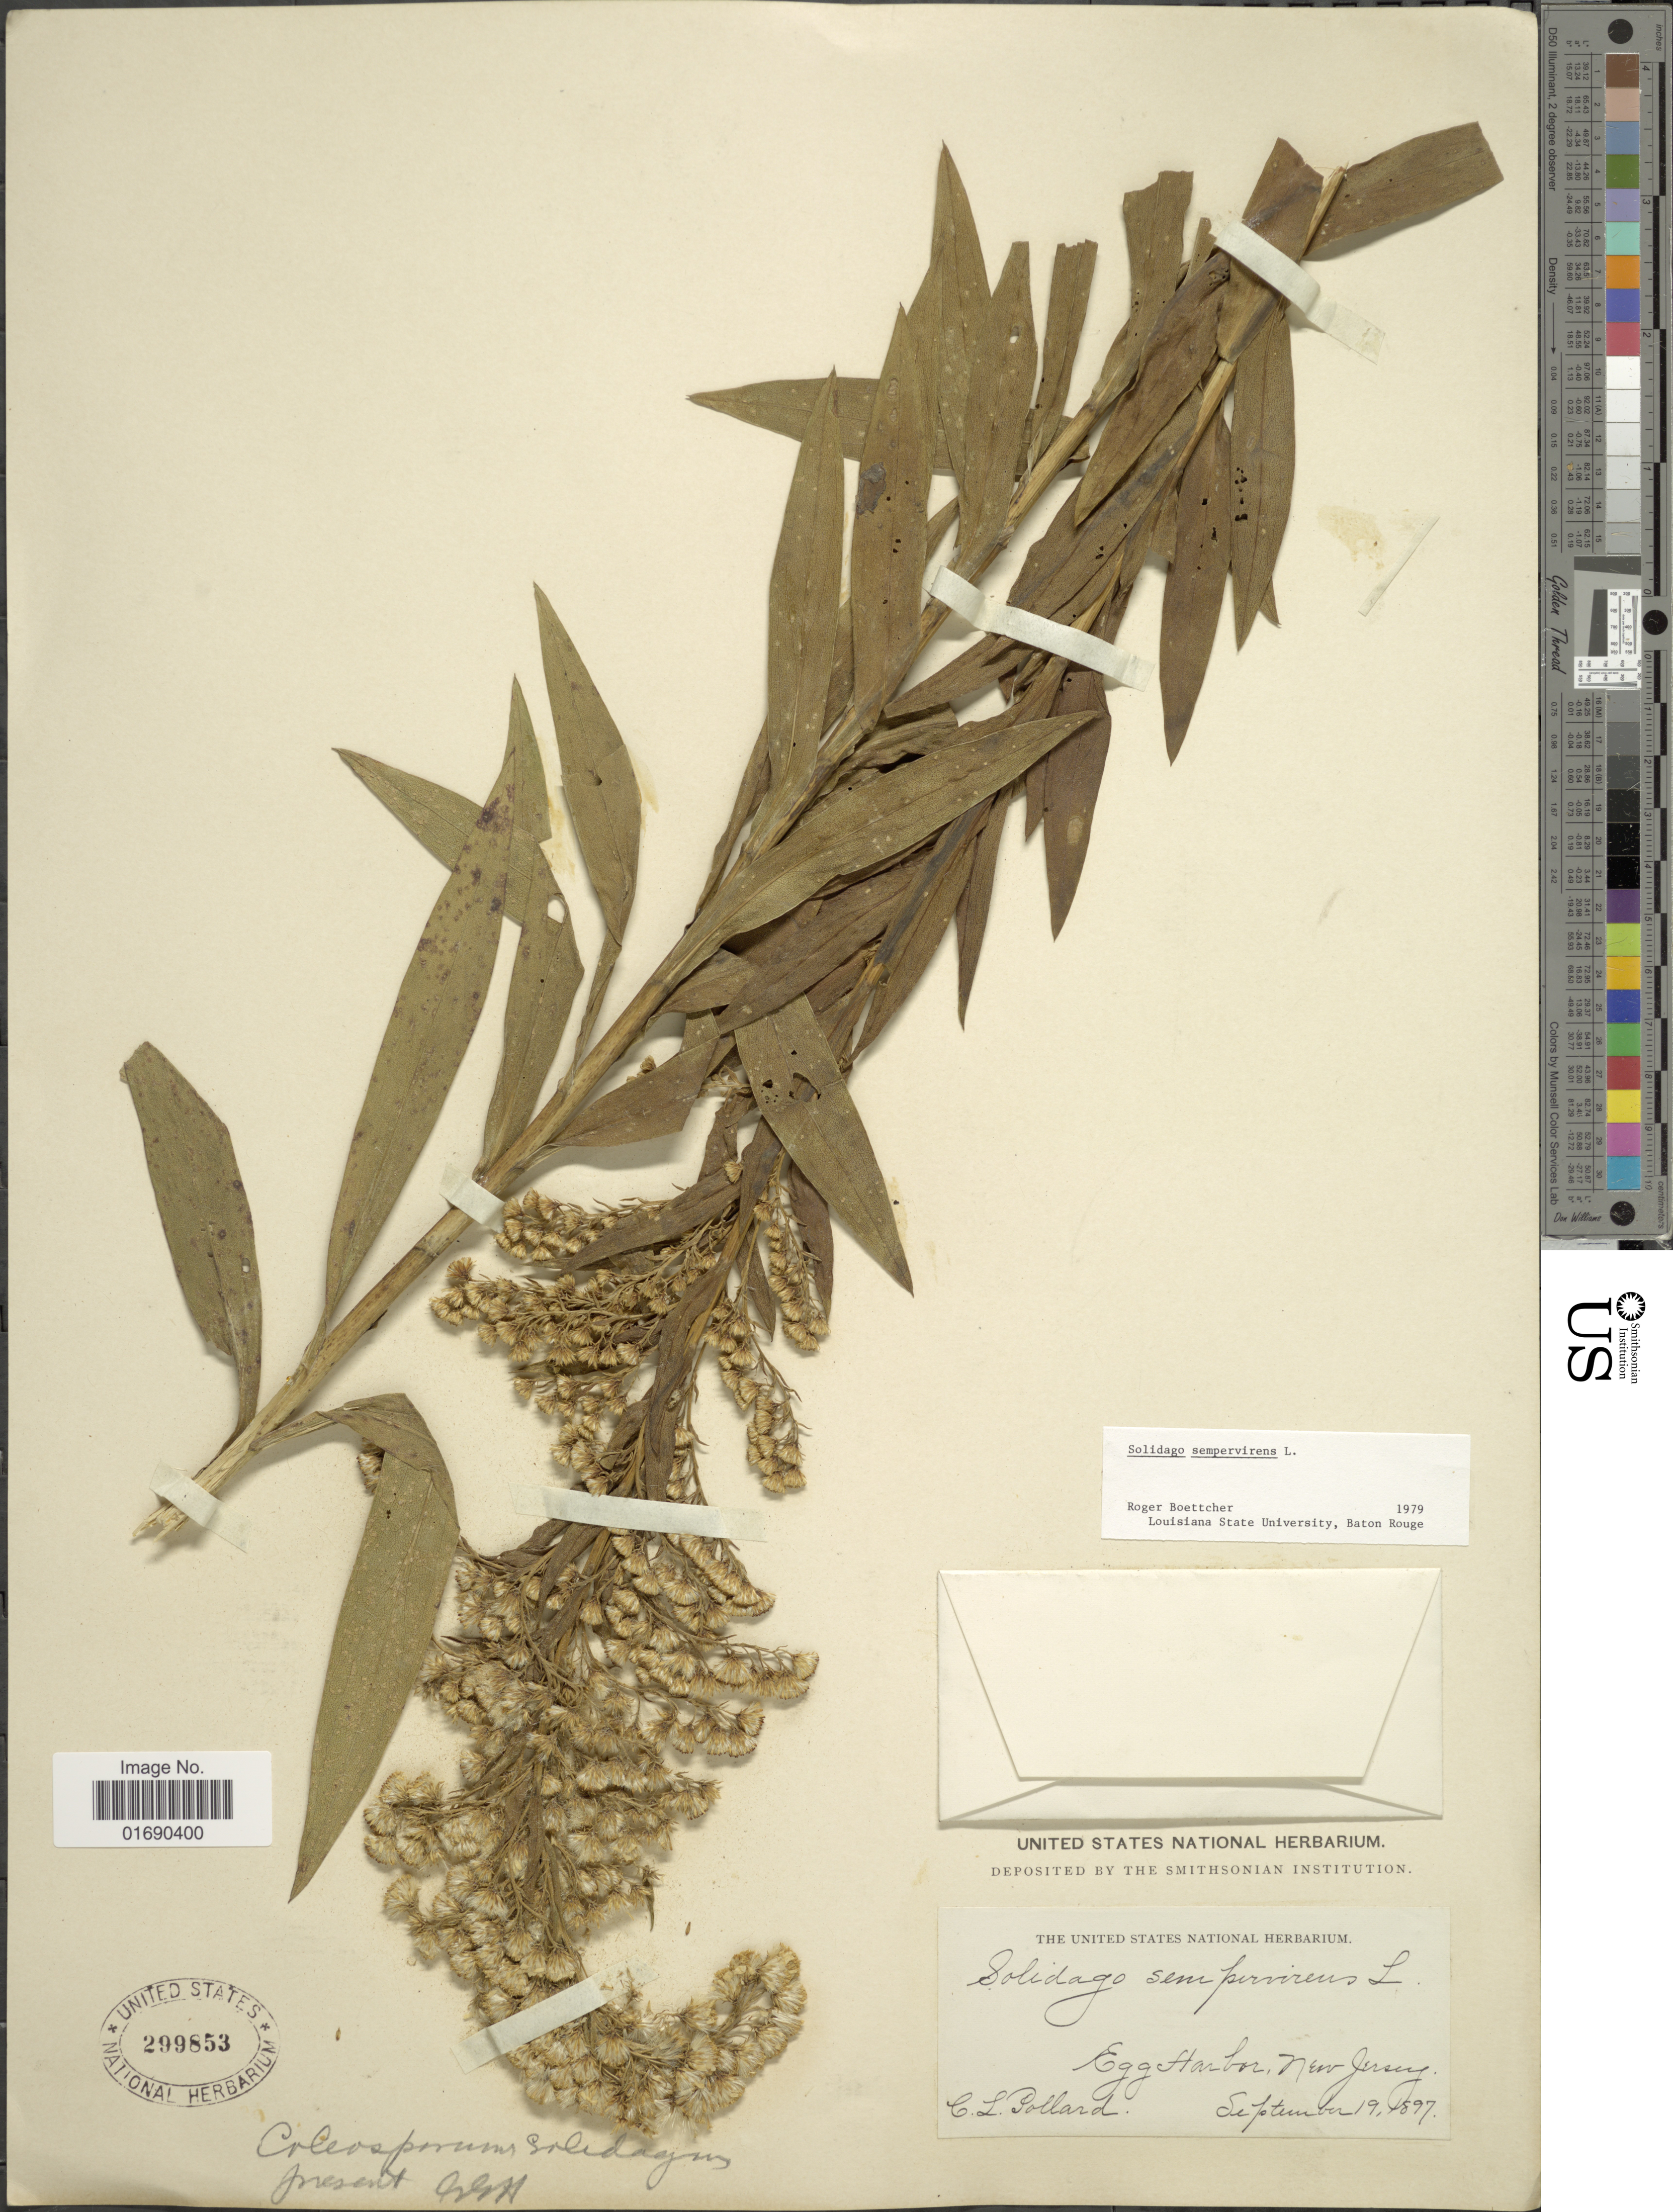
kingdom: Plantae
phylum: Tracheophyta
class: Magnoliopsida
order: Asterales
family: Asteraceae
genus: Solidago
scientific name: Solidago sempervirens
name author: L.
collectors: C. L. Pollard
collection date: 1897-09-19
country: United States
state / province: New Jersey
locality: Egg Harbor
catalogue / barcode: US 299853